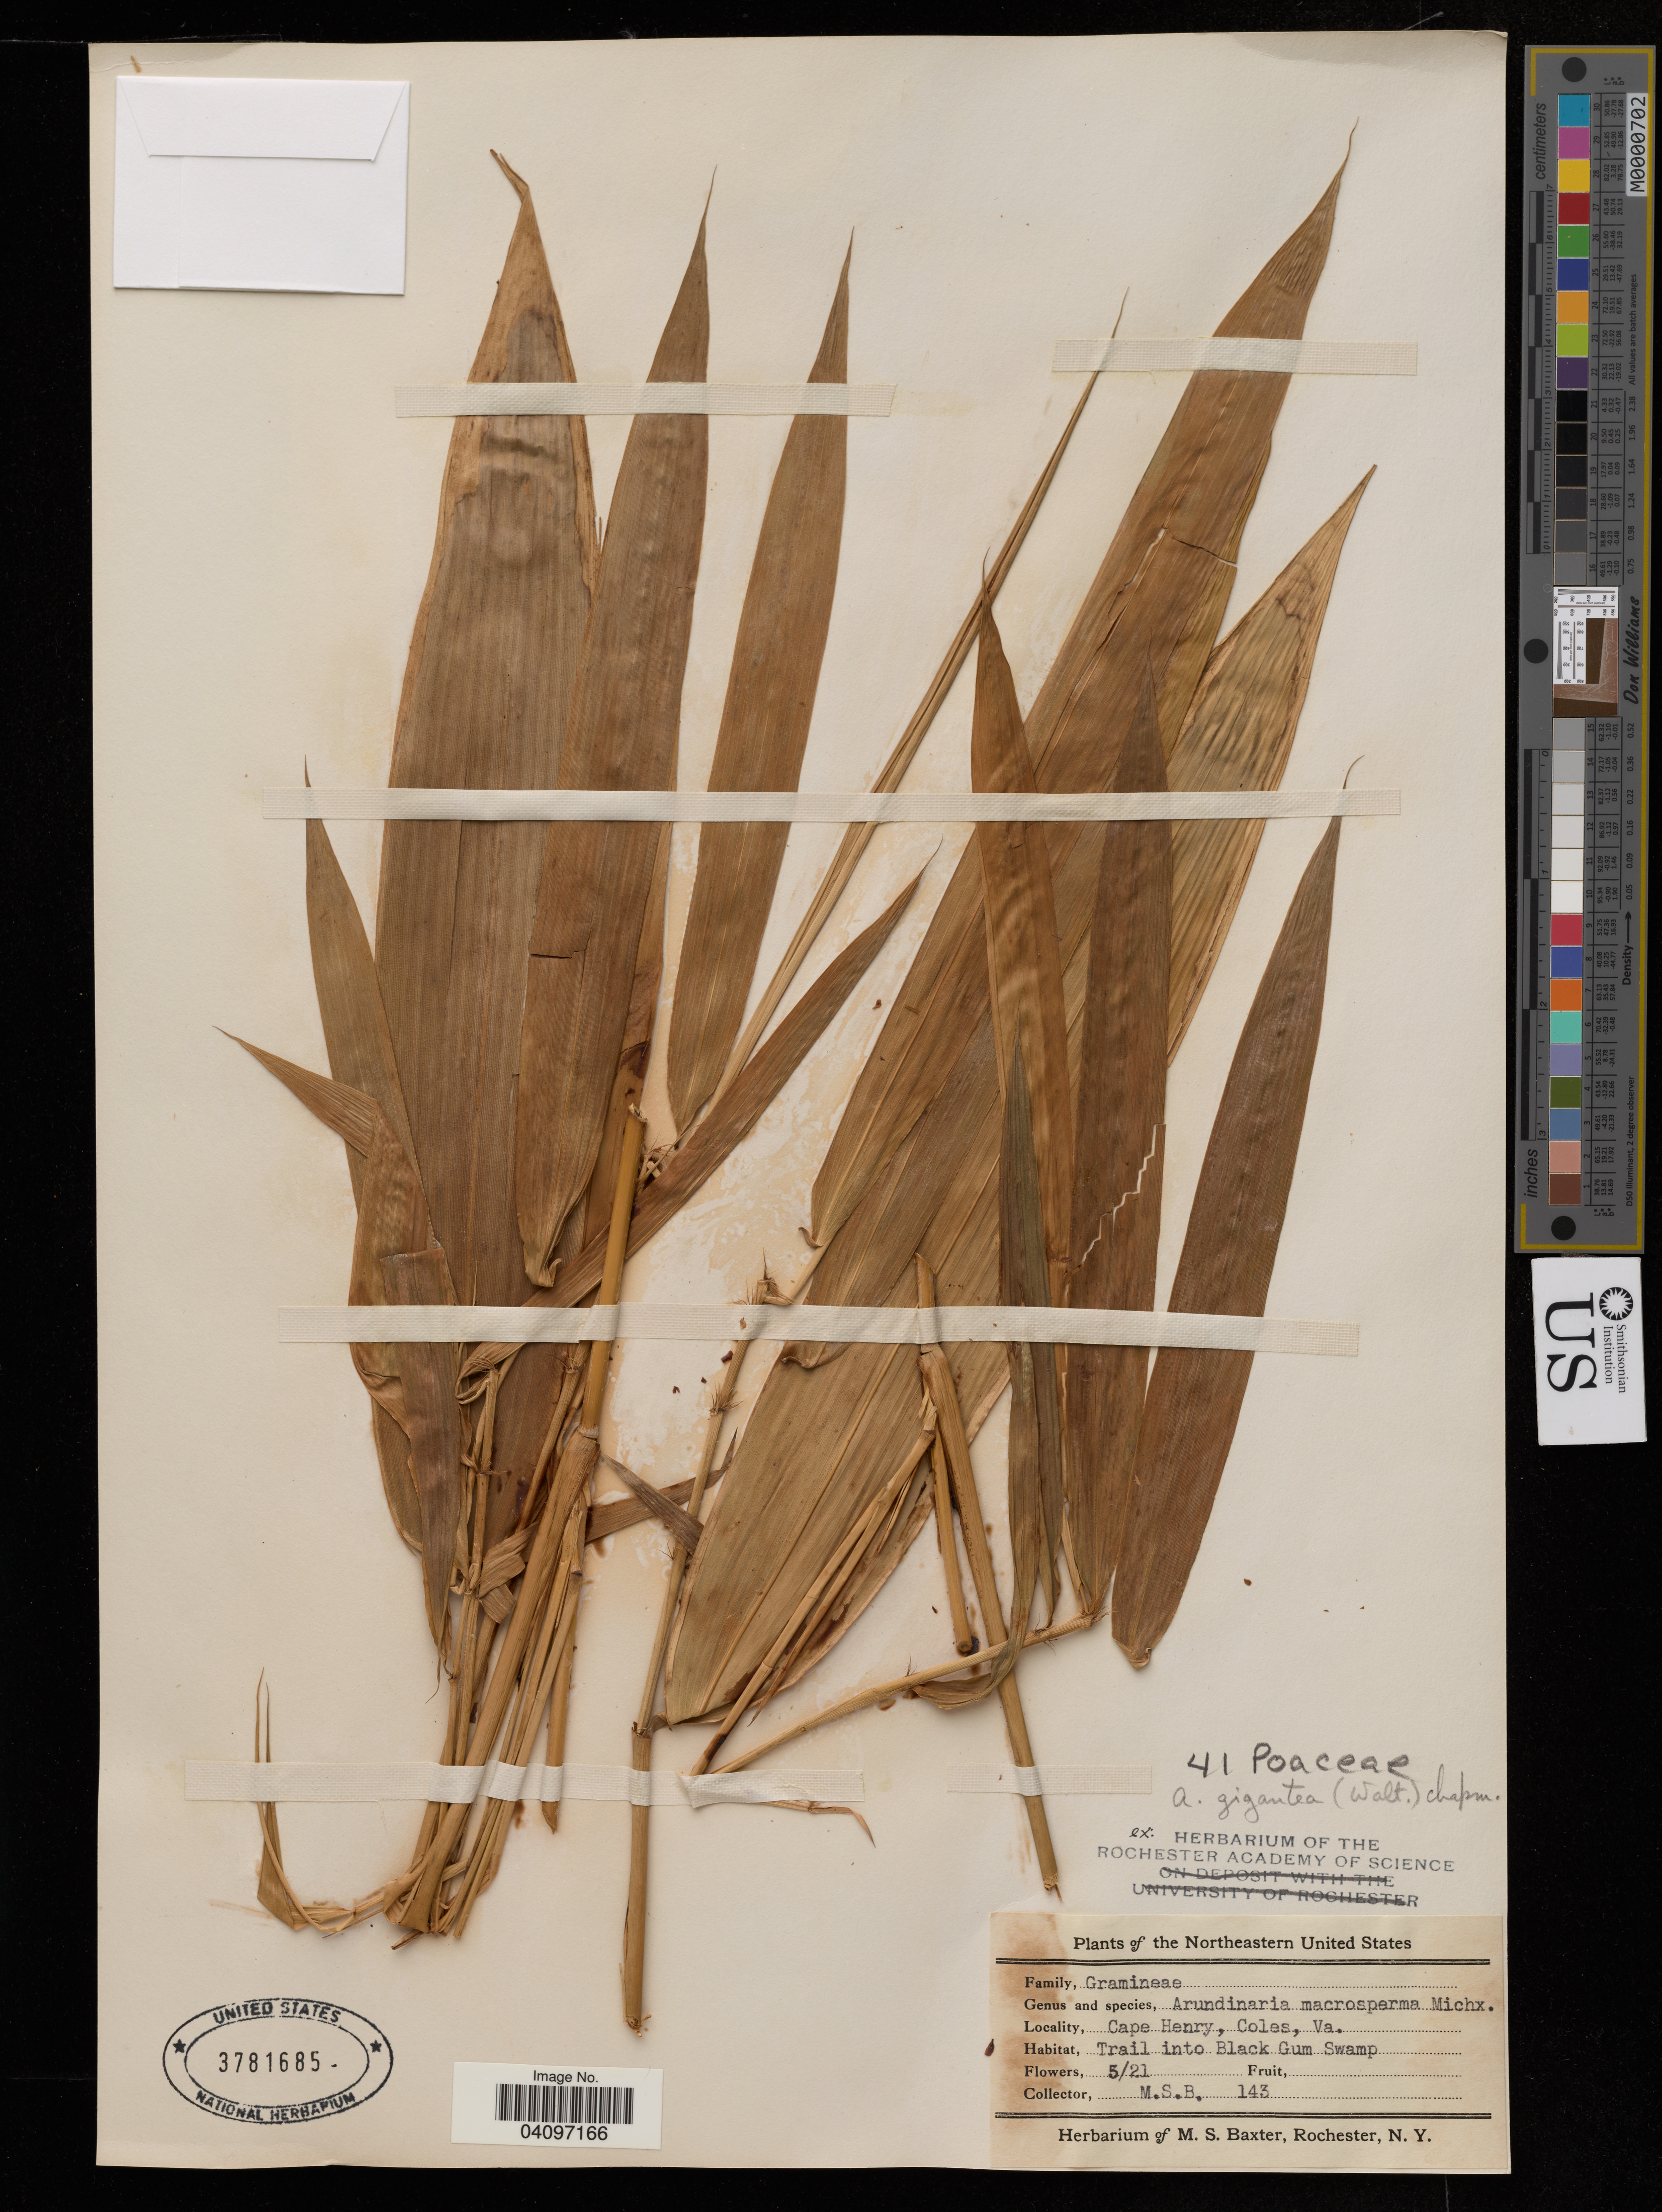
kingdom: Plantae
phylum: Tracheophyta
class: Liliopsida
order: Poales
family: Poaceae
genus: Arundinaria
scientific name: Arundinaria macrosperma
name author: Michx.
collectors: M. Baxter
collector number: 143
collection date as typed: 5/21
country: United States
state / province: Virginia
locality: Northeastern United States, Cape Henry, Coles.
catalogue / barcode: US 3781685